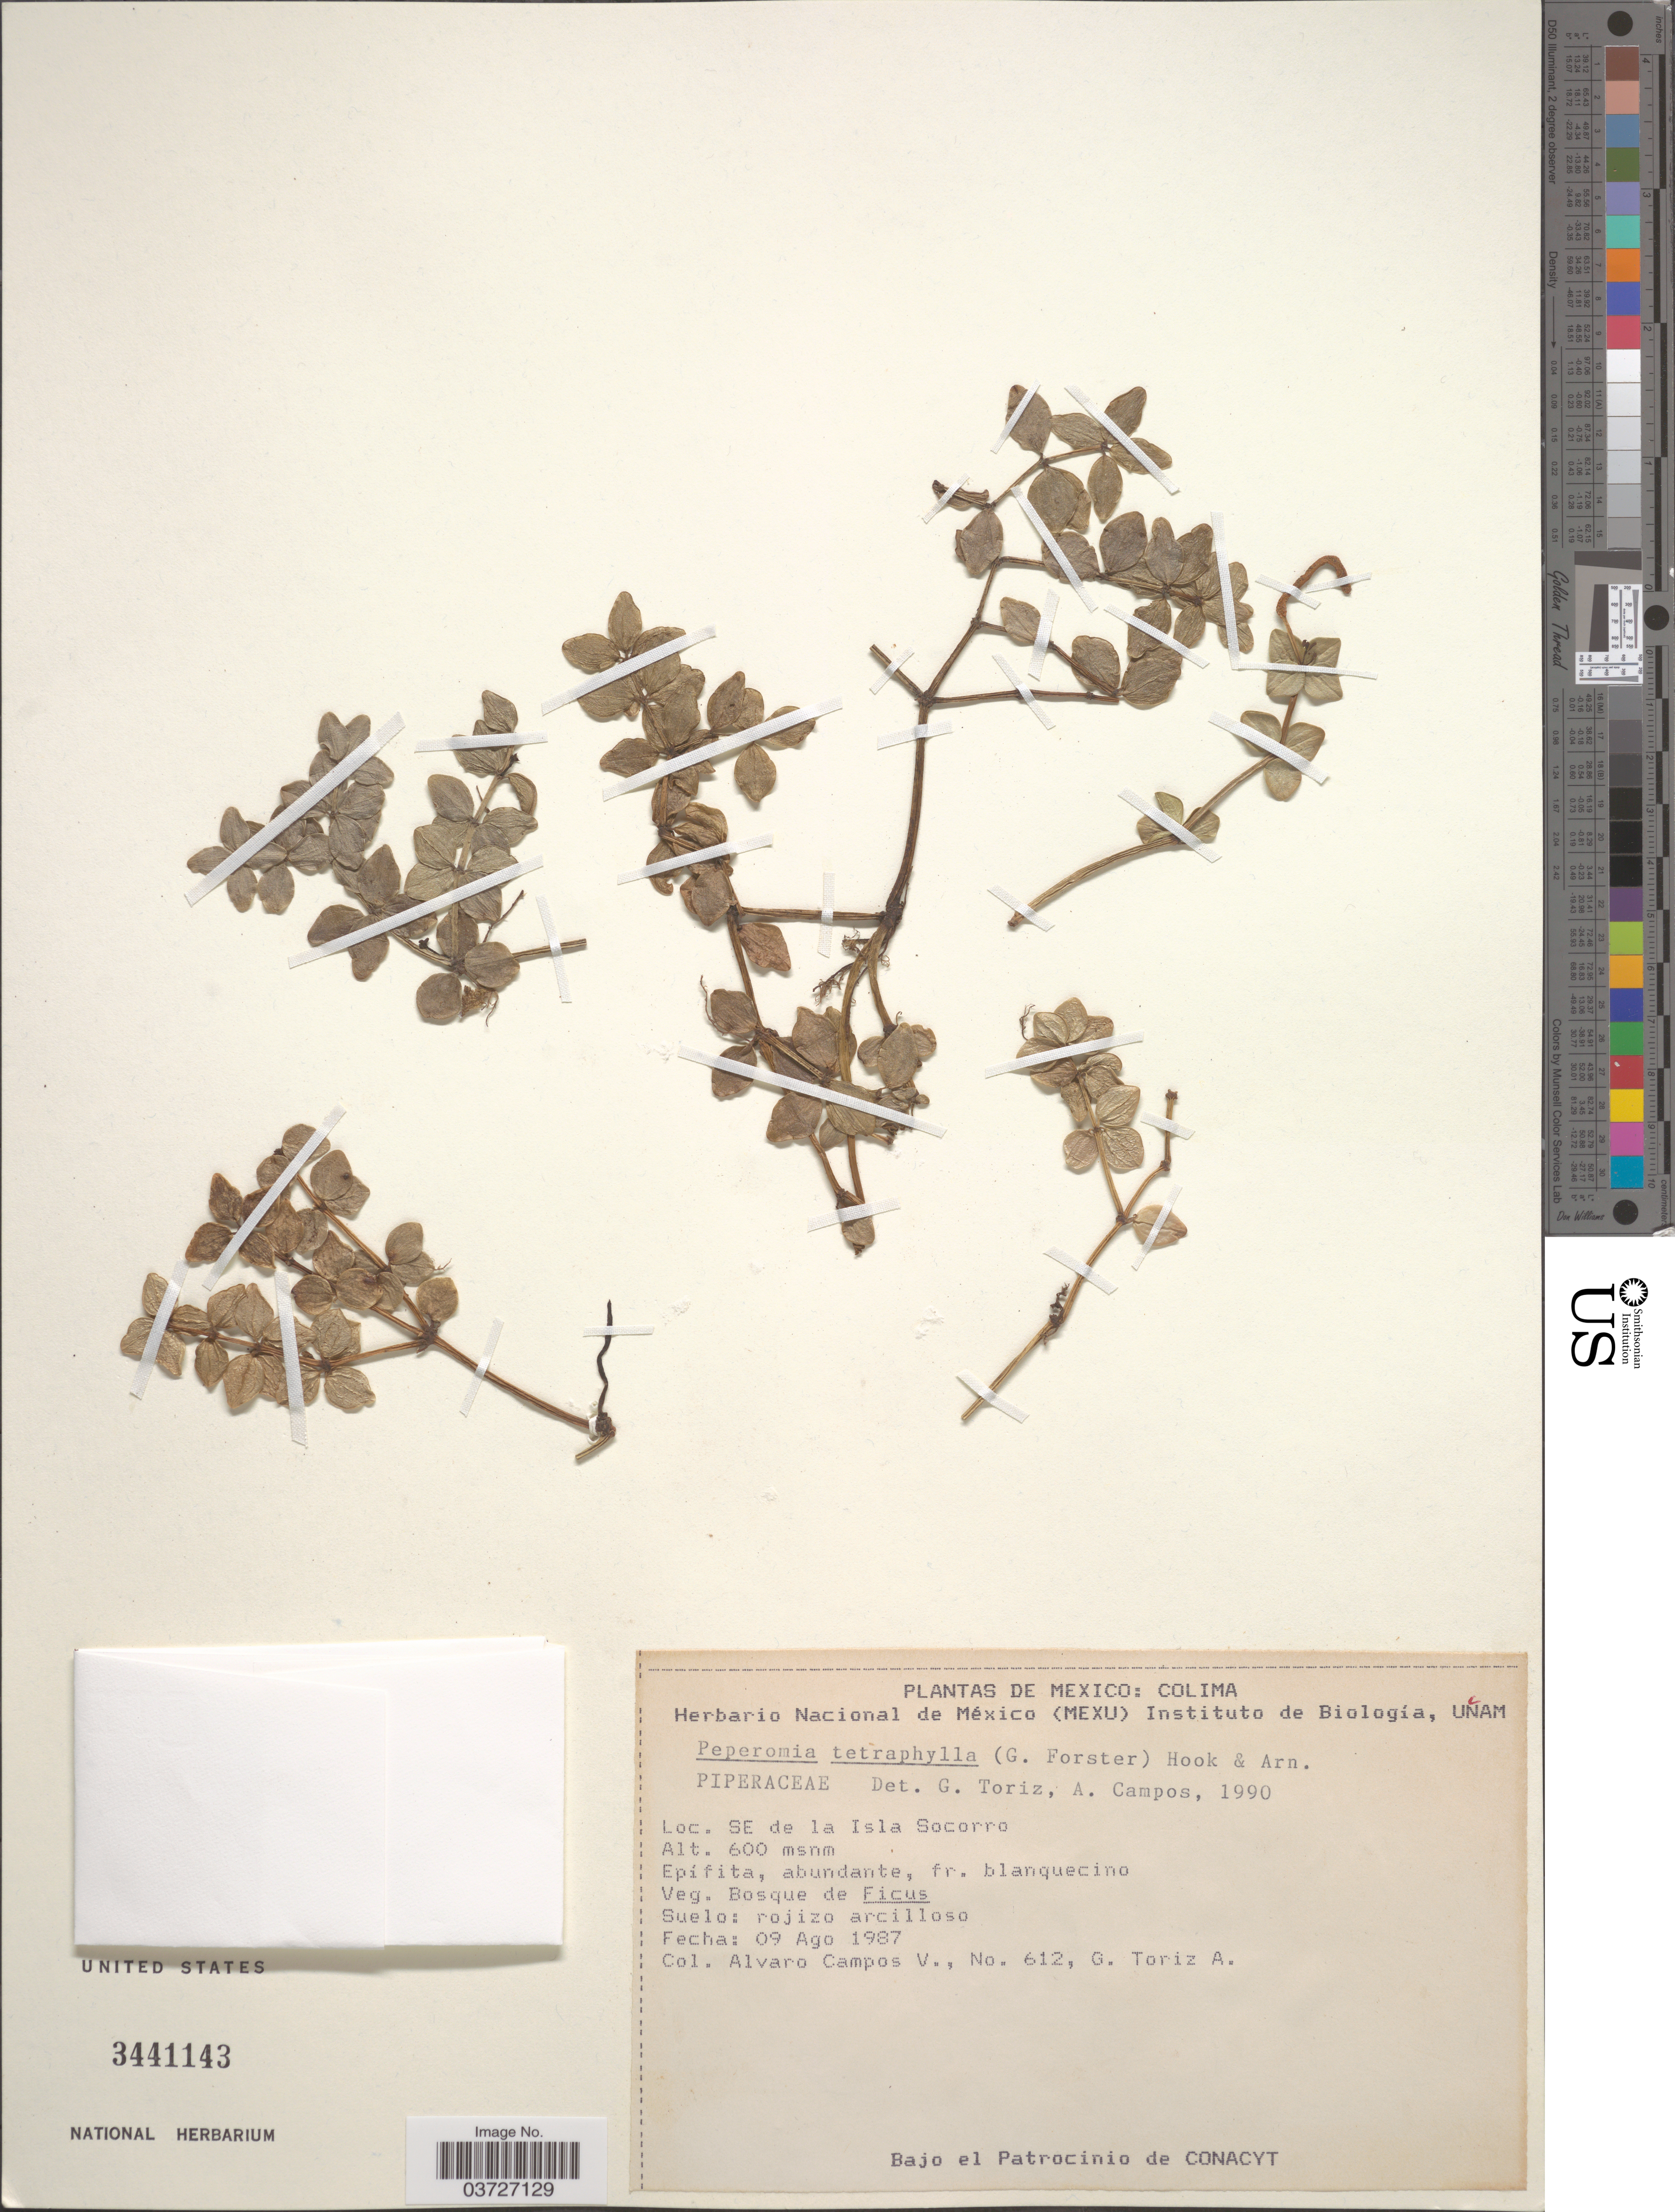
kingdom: Plantae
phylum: Tracheophyta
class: Magnoliopsida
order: Piperales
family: Piperaceae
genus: Piper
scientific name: Piper tetraphyllum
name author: G. Forst.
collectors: A. Campos V. & G. Toriz A.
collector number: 612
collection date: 1987-08-09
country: Mexico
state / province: Colima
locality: SE de la Isla Socorro.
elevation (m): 600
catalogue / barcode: US 3441143